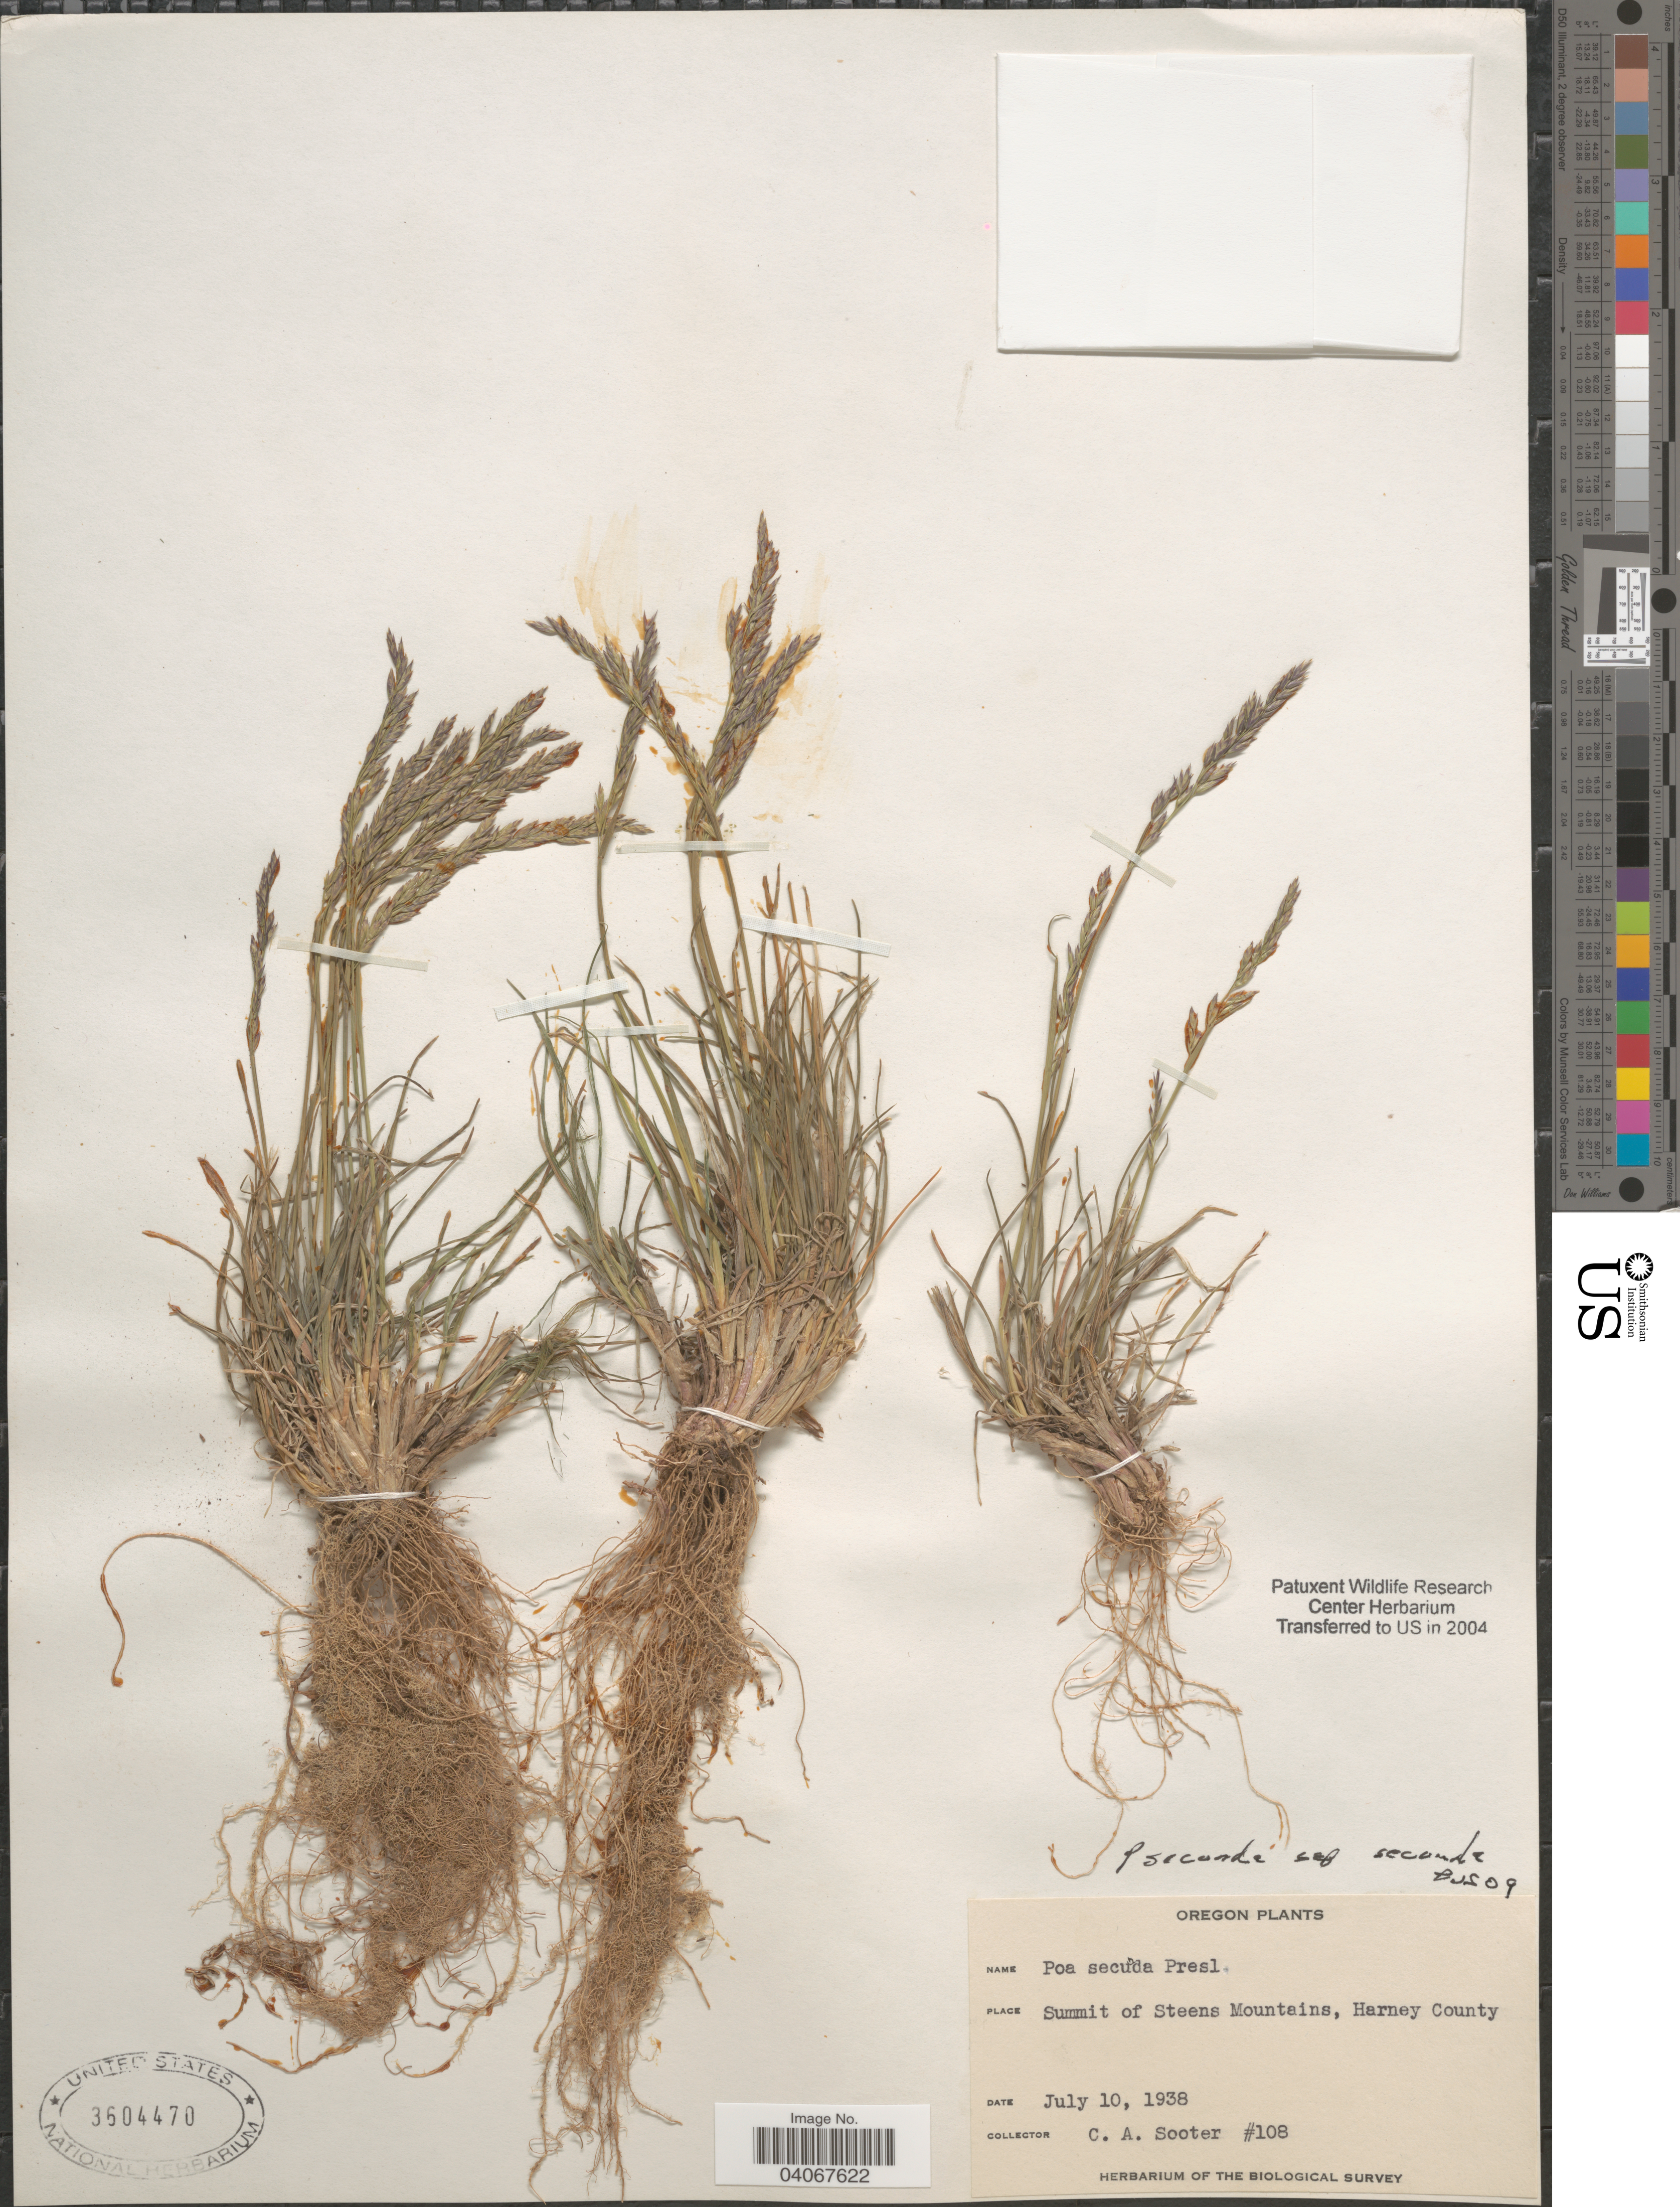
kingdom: Plantae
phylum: Tracheophyta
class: Liliopsida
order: Poales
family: Poaceae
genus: Poa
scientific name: Poa secunda subsp. secunda var. secunda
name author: J. Presl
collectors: C. Sooter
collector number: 108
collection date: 1938-07-10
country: United States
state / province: Oregon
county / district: Harney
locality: Summit of Steens Mountains, Harney County. Herbarium of the Biological Survey.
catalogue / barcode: US 3604470